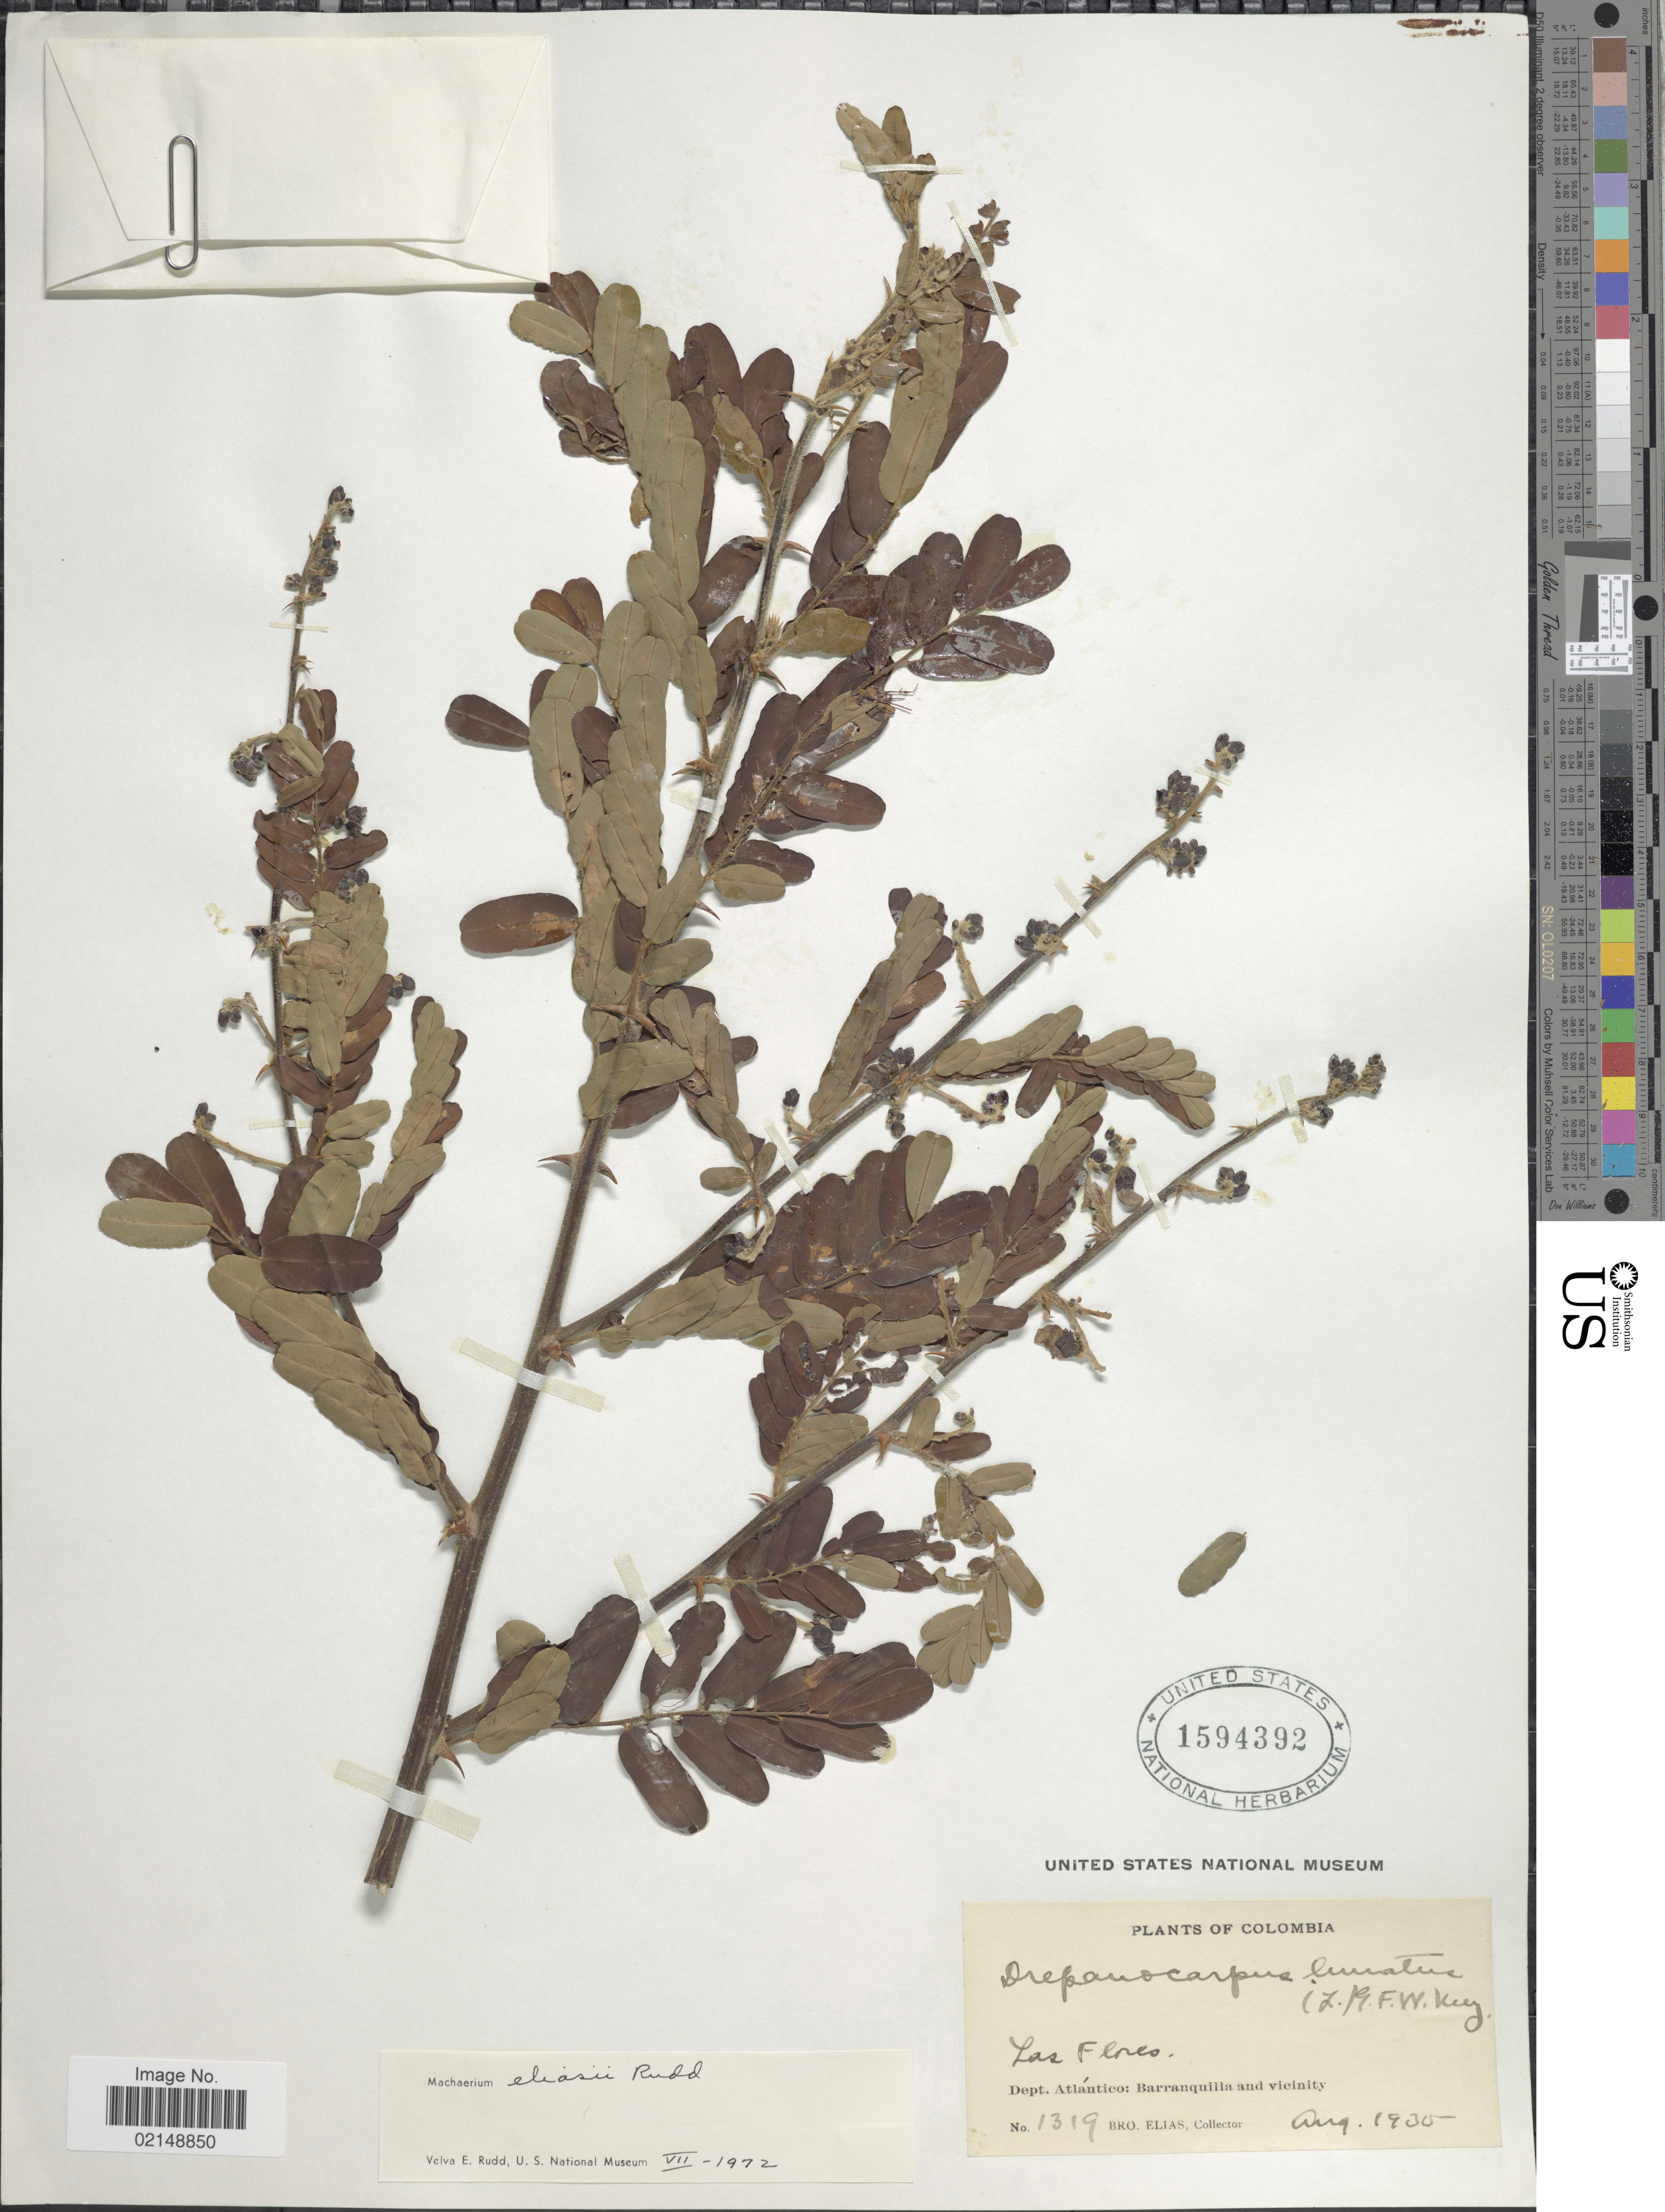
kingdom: Plantae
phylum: Tracheophyta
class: Magnoliopsida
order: Fabales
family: Fabaceae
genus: Machaerium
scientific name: Machaerium eliasii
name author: Rudd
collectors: Bro. Elias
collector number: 1319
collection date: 1935-08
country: Colombia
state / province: Atlántico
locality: Las Flores. Barranquilla and vicinity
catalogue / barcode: US 1594392